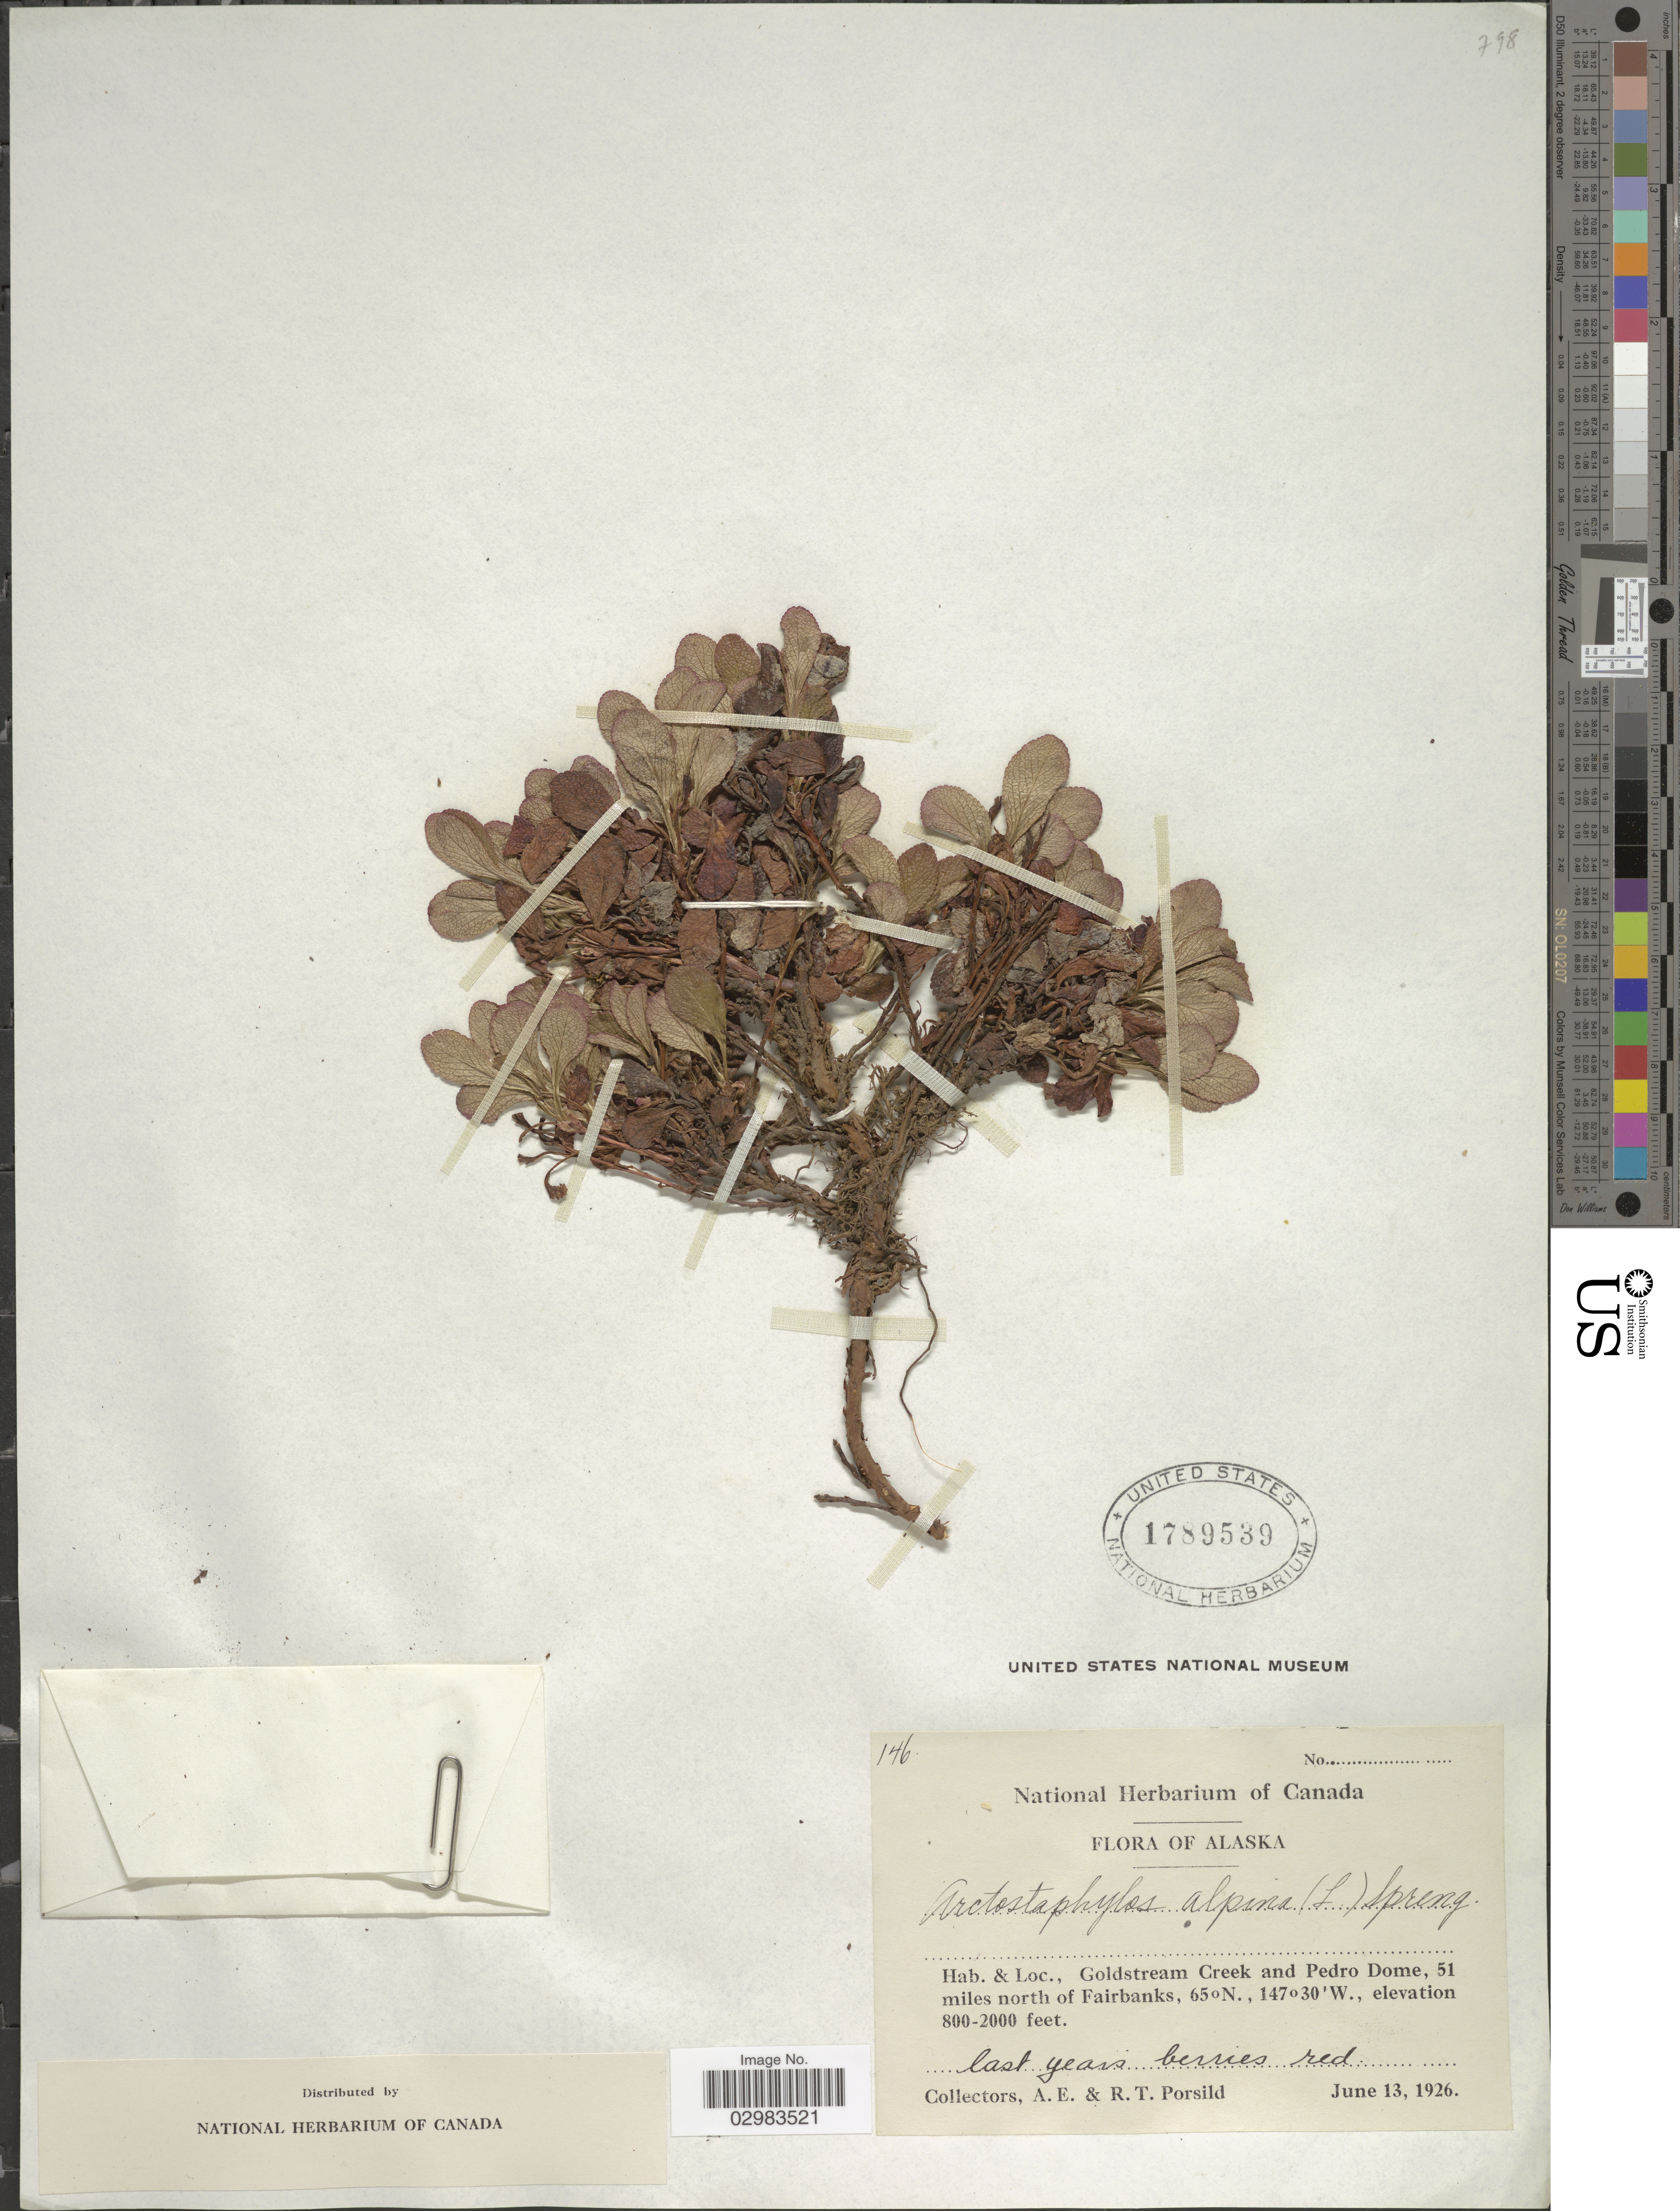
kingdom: Plantae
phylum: Tracheophyta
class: Magnoliopsida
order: Ericales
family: Ericaceae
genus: Arctostaphylos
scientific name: Arctostaphylos alpina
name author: (L.) Spreng.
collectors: A. E. Porsild & R. T. Porsild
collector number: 146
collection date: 1926-06-13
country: United States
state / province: Alaska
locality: Goldstream Creek and Pedro Dome, 51 miles north of Fairbanks.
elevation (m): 244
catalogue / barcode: US 1789539